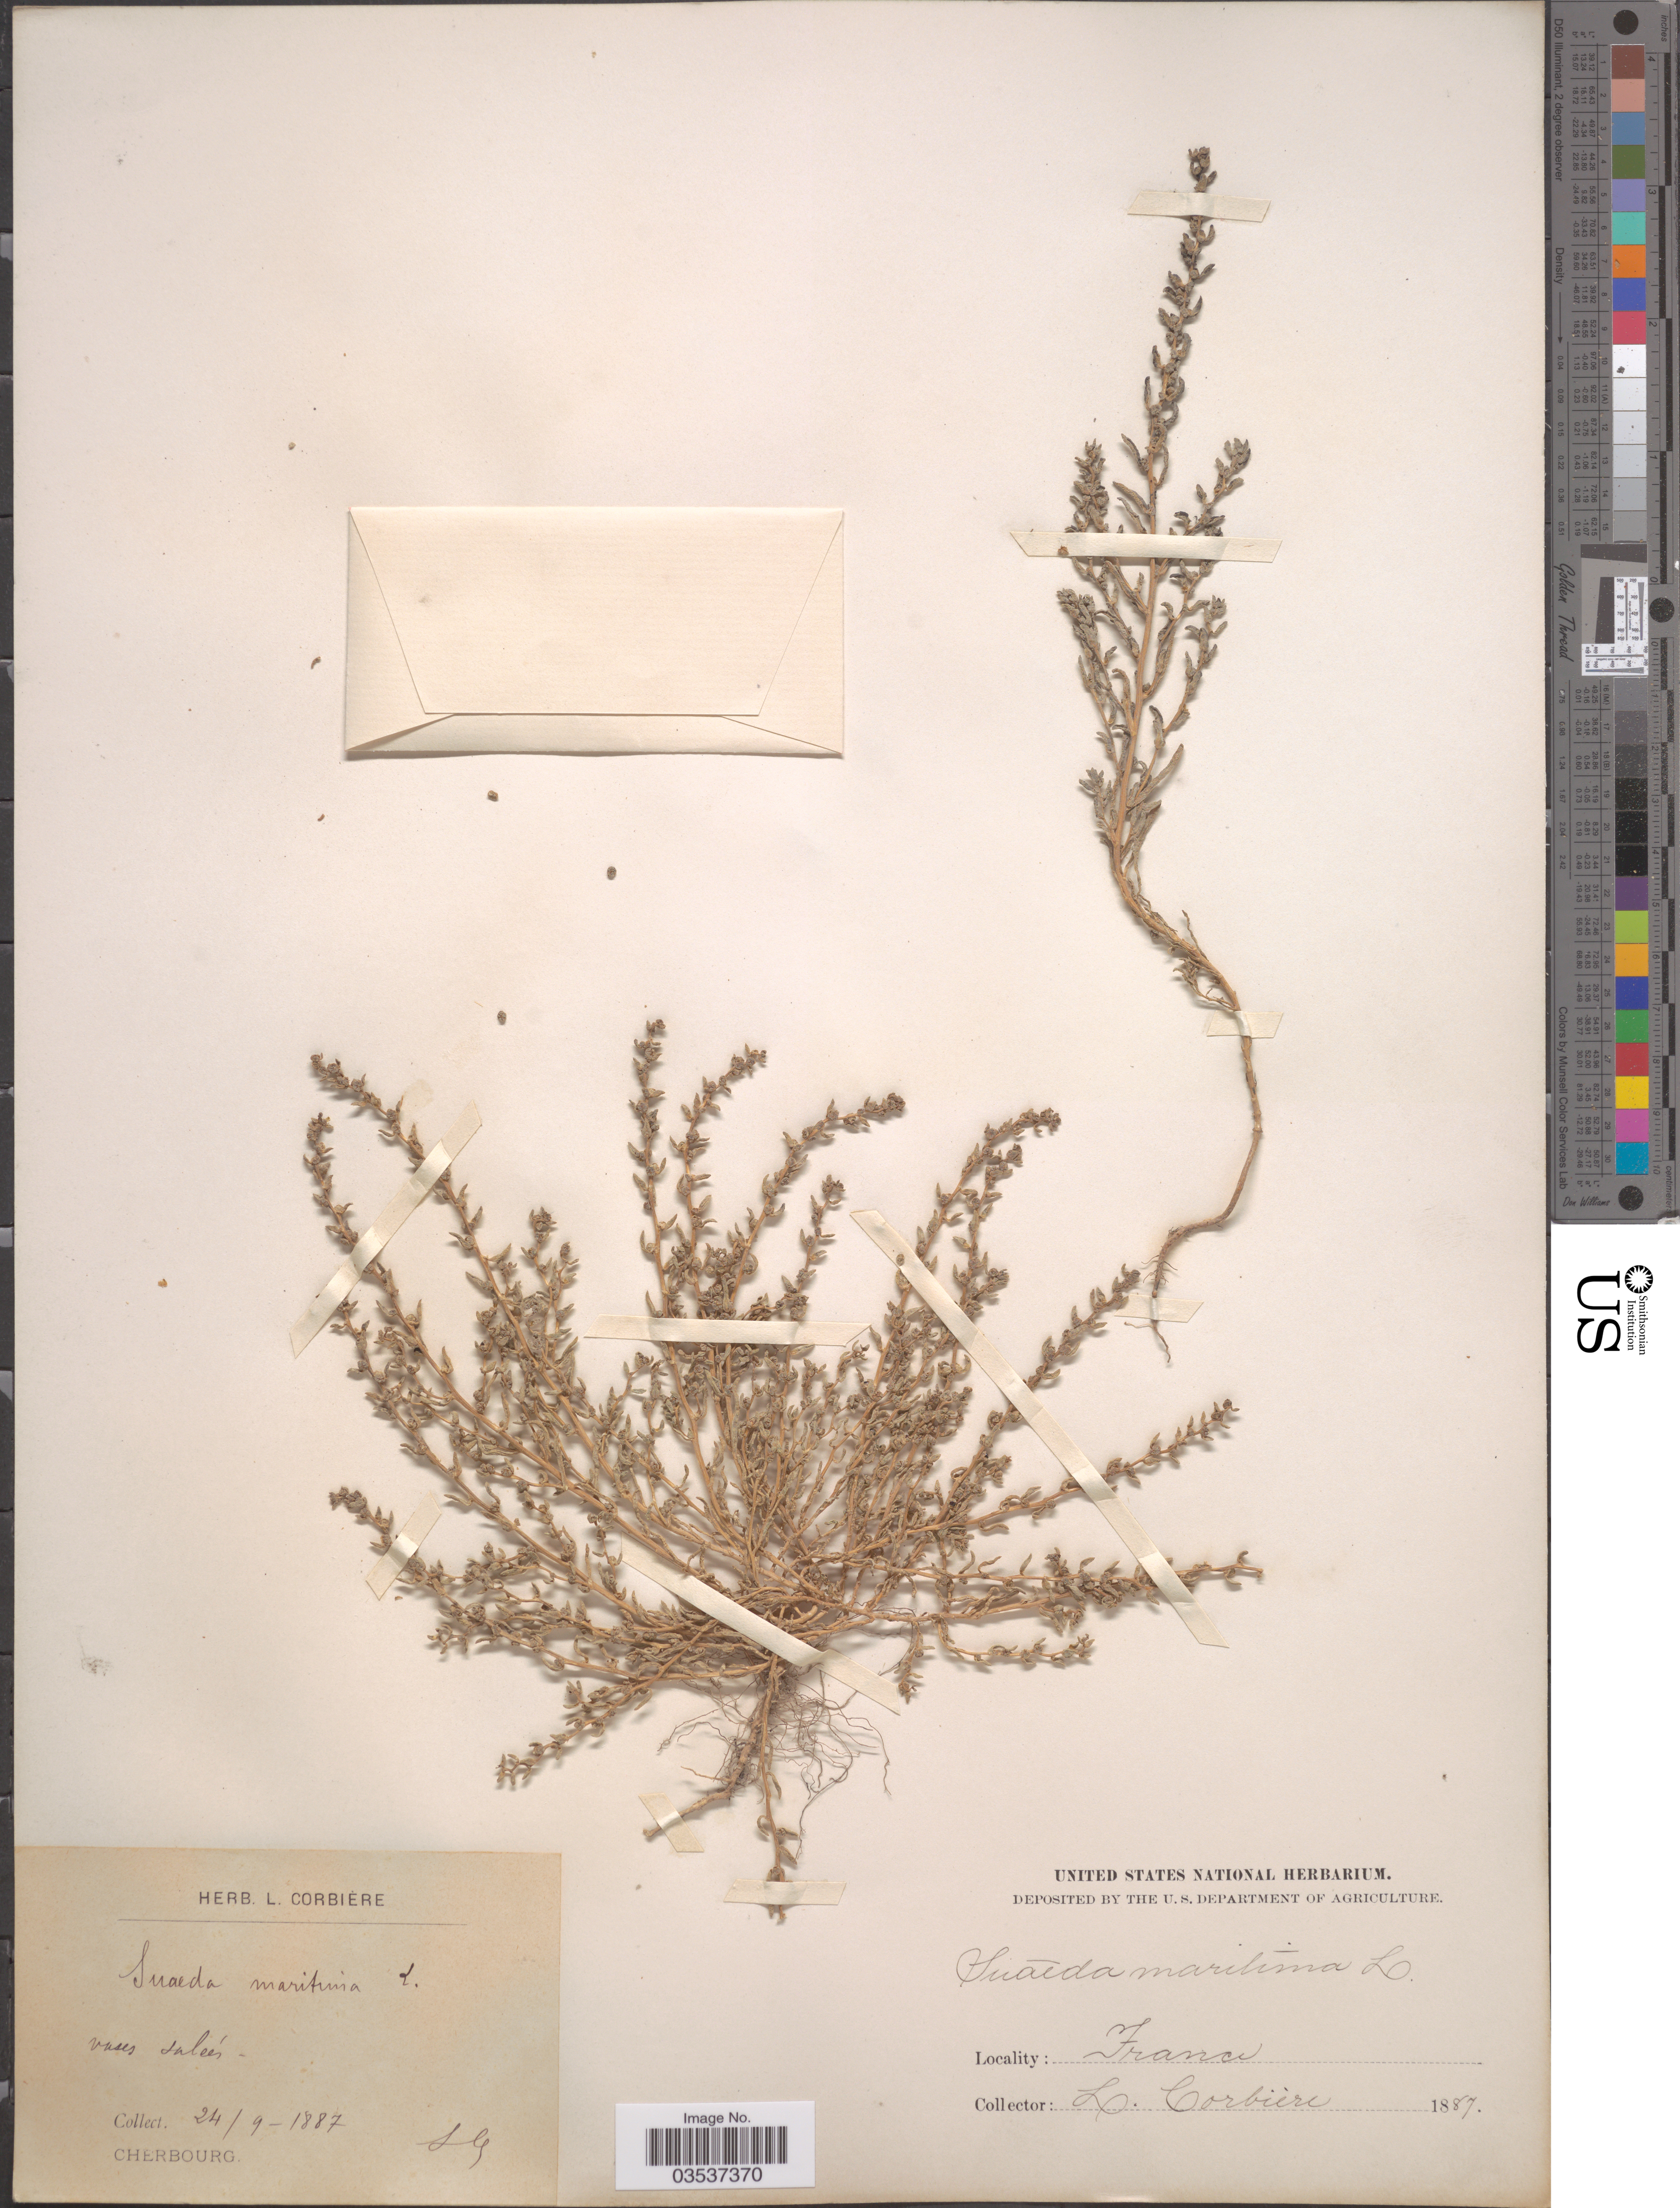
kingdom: Plantae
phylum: Tracheophyta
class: Magnoliopsida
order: Caryophyllales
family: Amaranthaceae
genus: Suaeda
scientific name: Suaeda maritima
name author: (L.) Dumort.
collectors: L. Corbière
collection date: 1887-09-24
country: France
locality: Cherbourg.